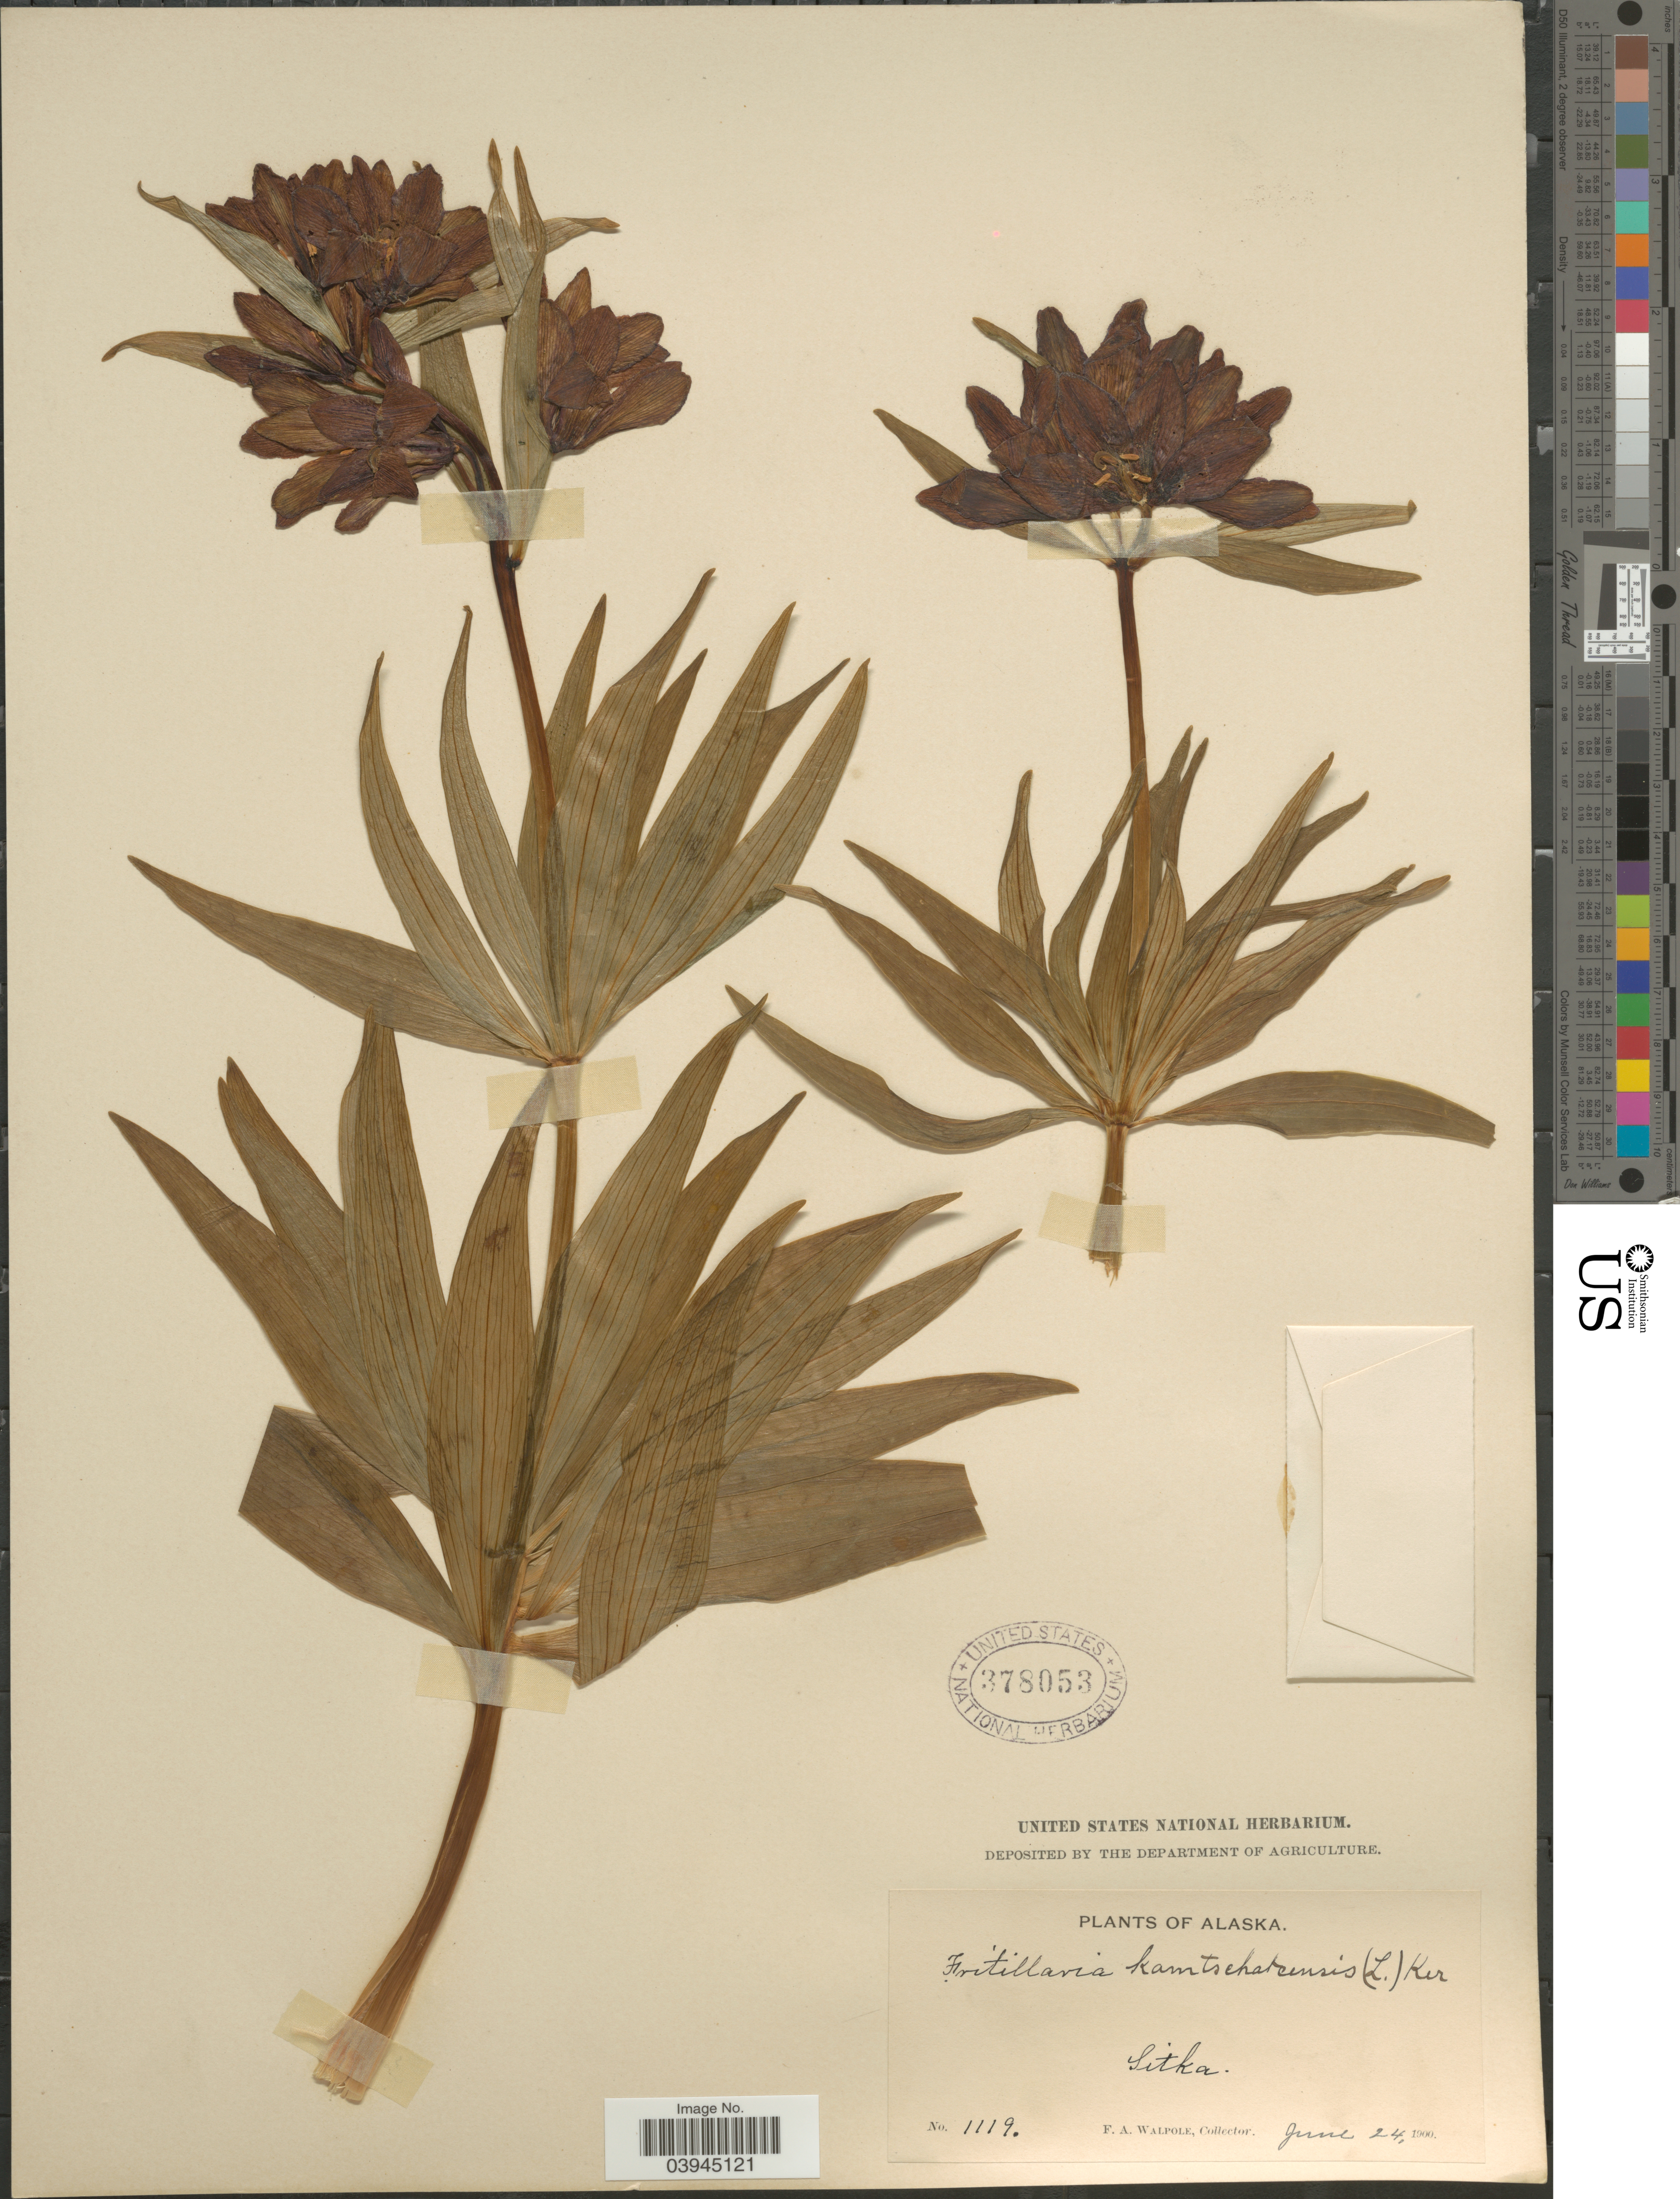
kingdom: Plantae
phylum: Tracheophyta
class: Liliopsida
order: Liliales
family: Liliaceae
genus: Fritillaria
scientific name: Fritillaria camschatcensis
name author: (L.) Ker Gawl.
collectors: F. Walpole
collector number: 1119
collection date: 1900-06-24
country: United States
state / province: Alaska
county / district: Sitka Borough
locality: Sitka.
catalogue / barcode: US 378053